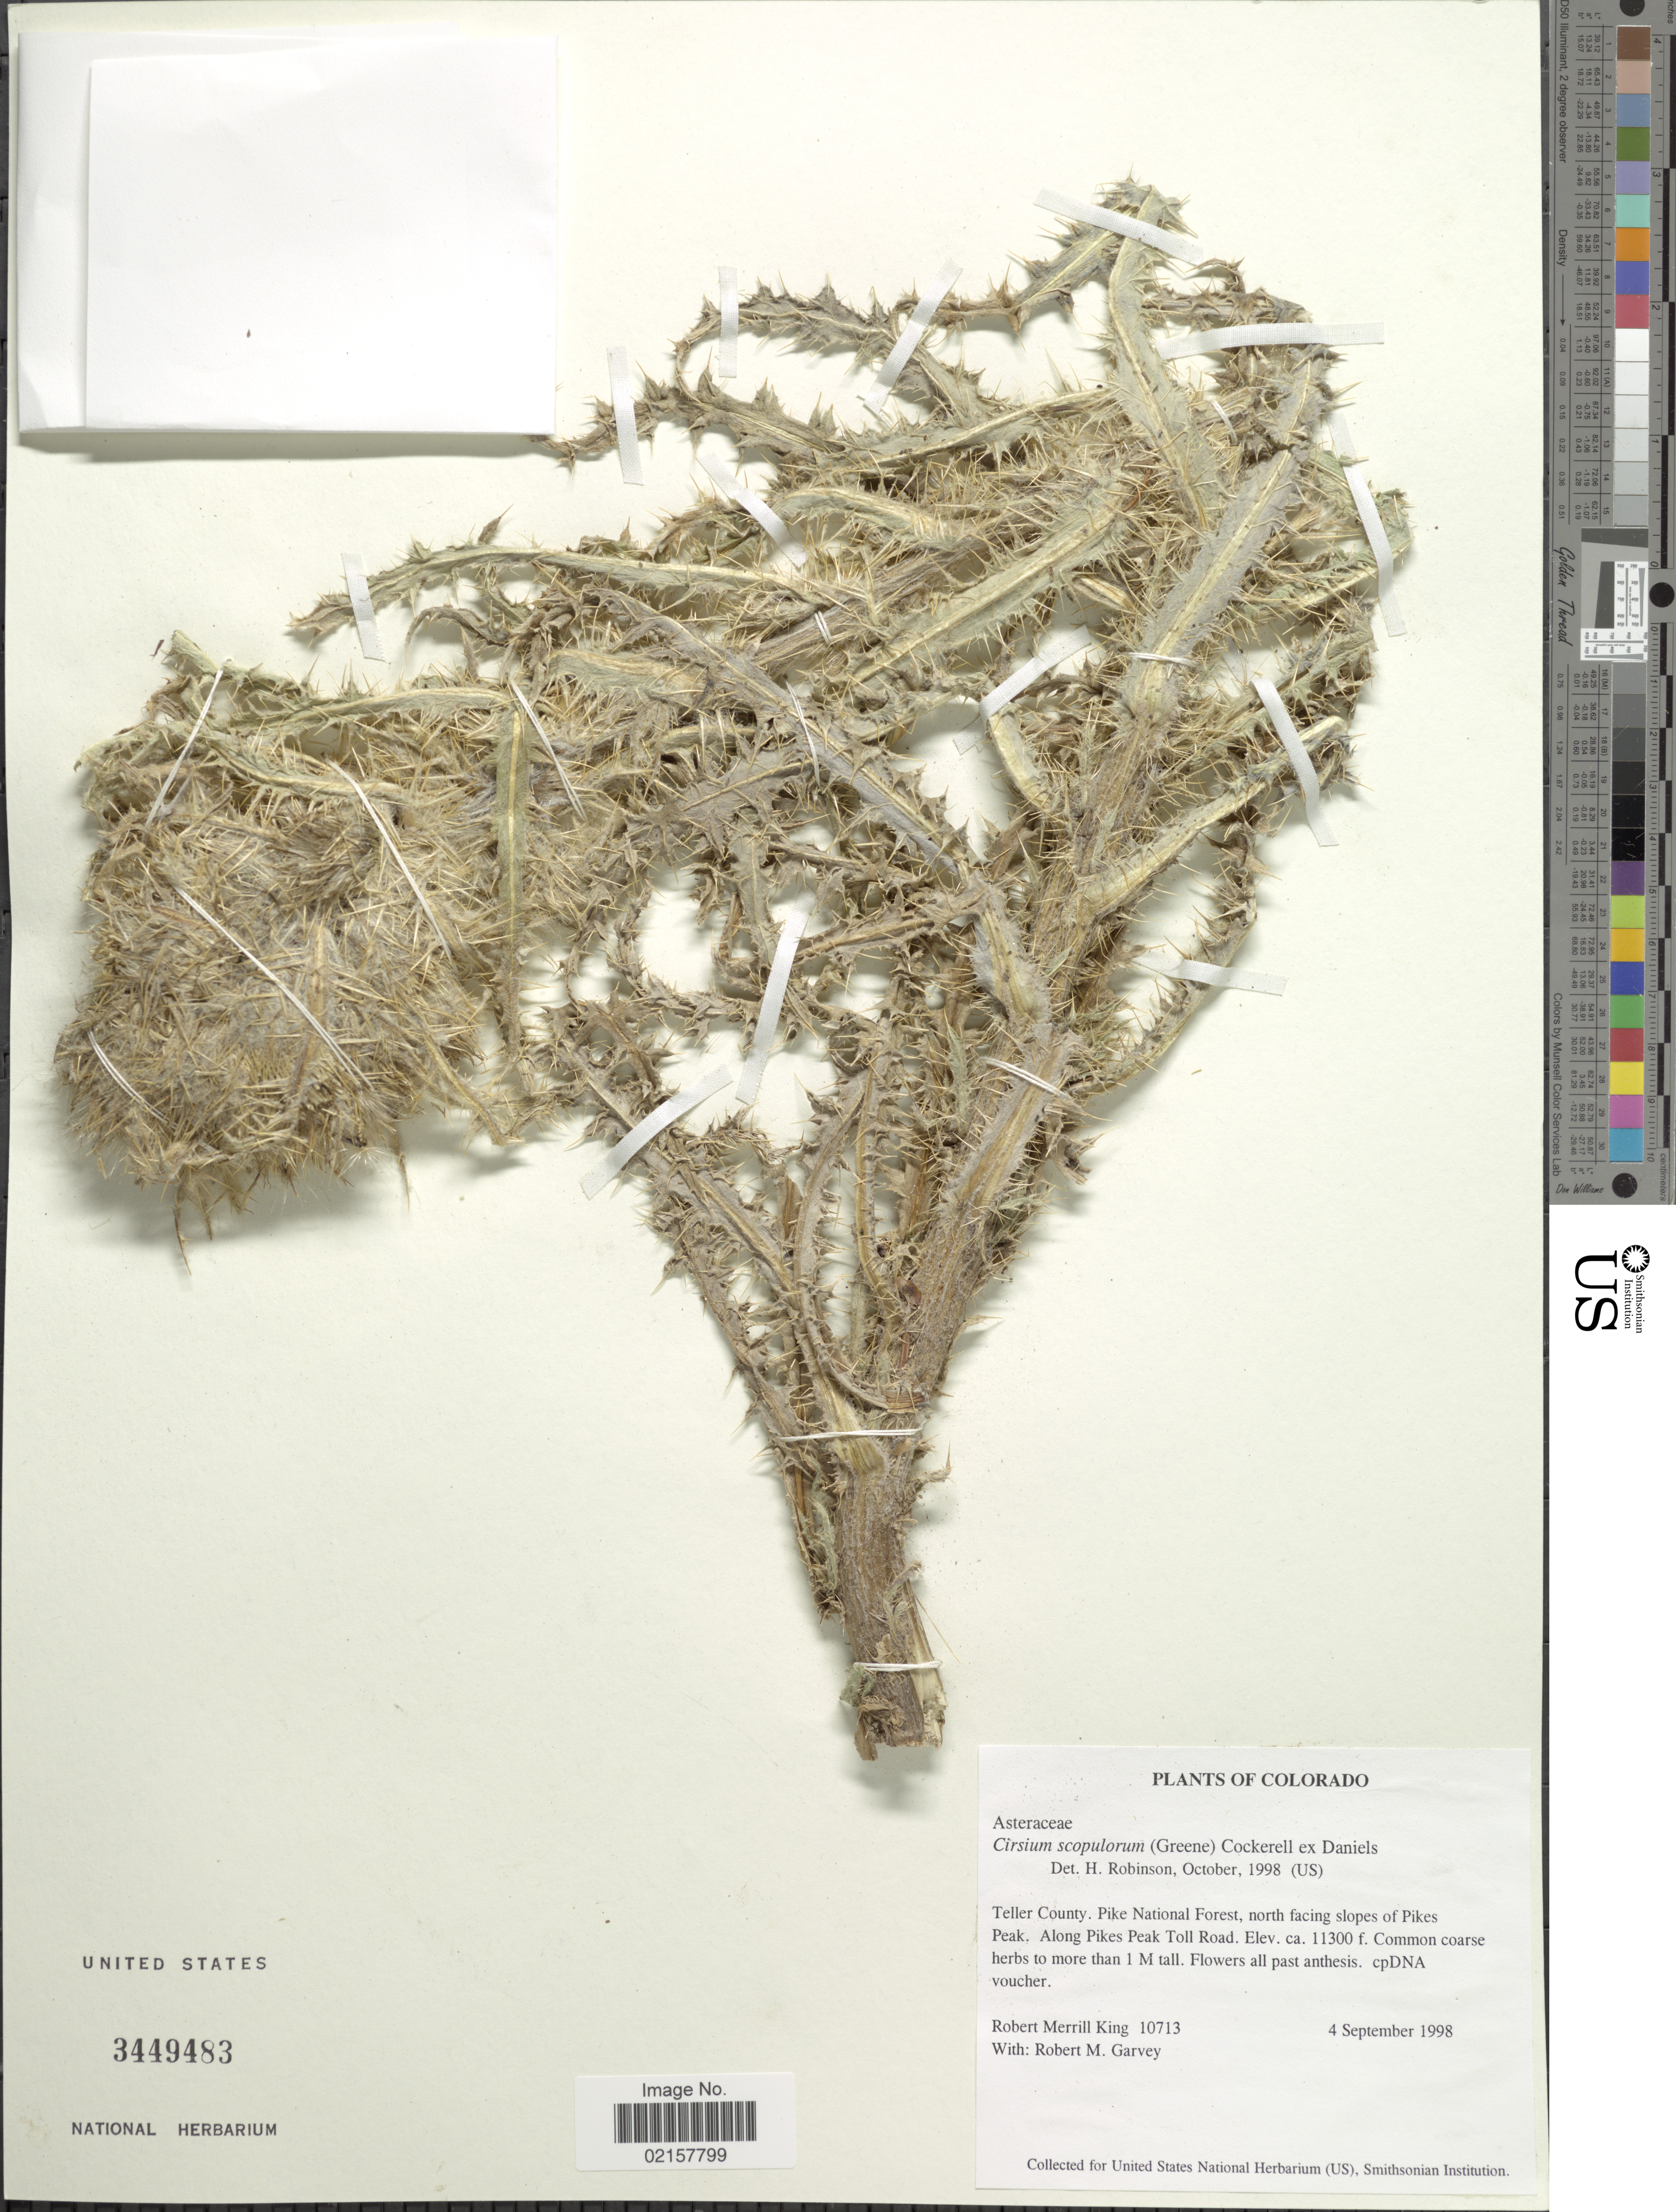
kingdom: Plantae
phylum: Tracheophyta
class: Magnoliopsida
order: Asterales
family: Asteraceae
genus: Cirsium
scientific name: Cirsium eatonii var. eriocephalum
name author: (A. Nelson) D.J. Keil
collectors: R. M. King & R. Garvey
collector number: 10713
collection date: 1998-09-04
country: United States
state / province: Colorado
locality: Teller County, Pike National Forest, north facing slopes of Pikes Peak, along Pikes Peak Toll Road.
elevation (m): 3444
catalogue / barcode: US 3449483